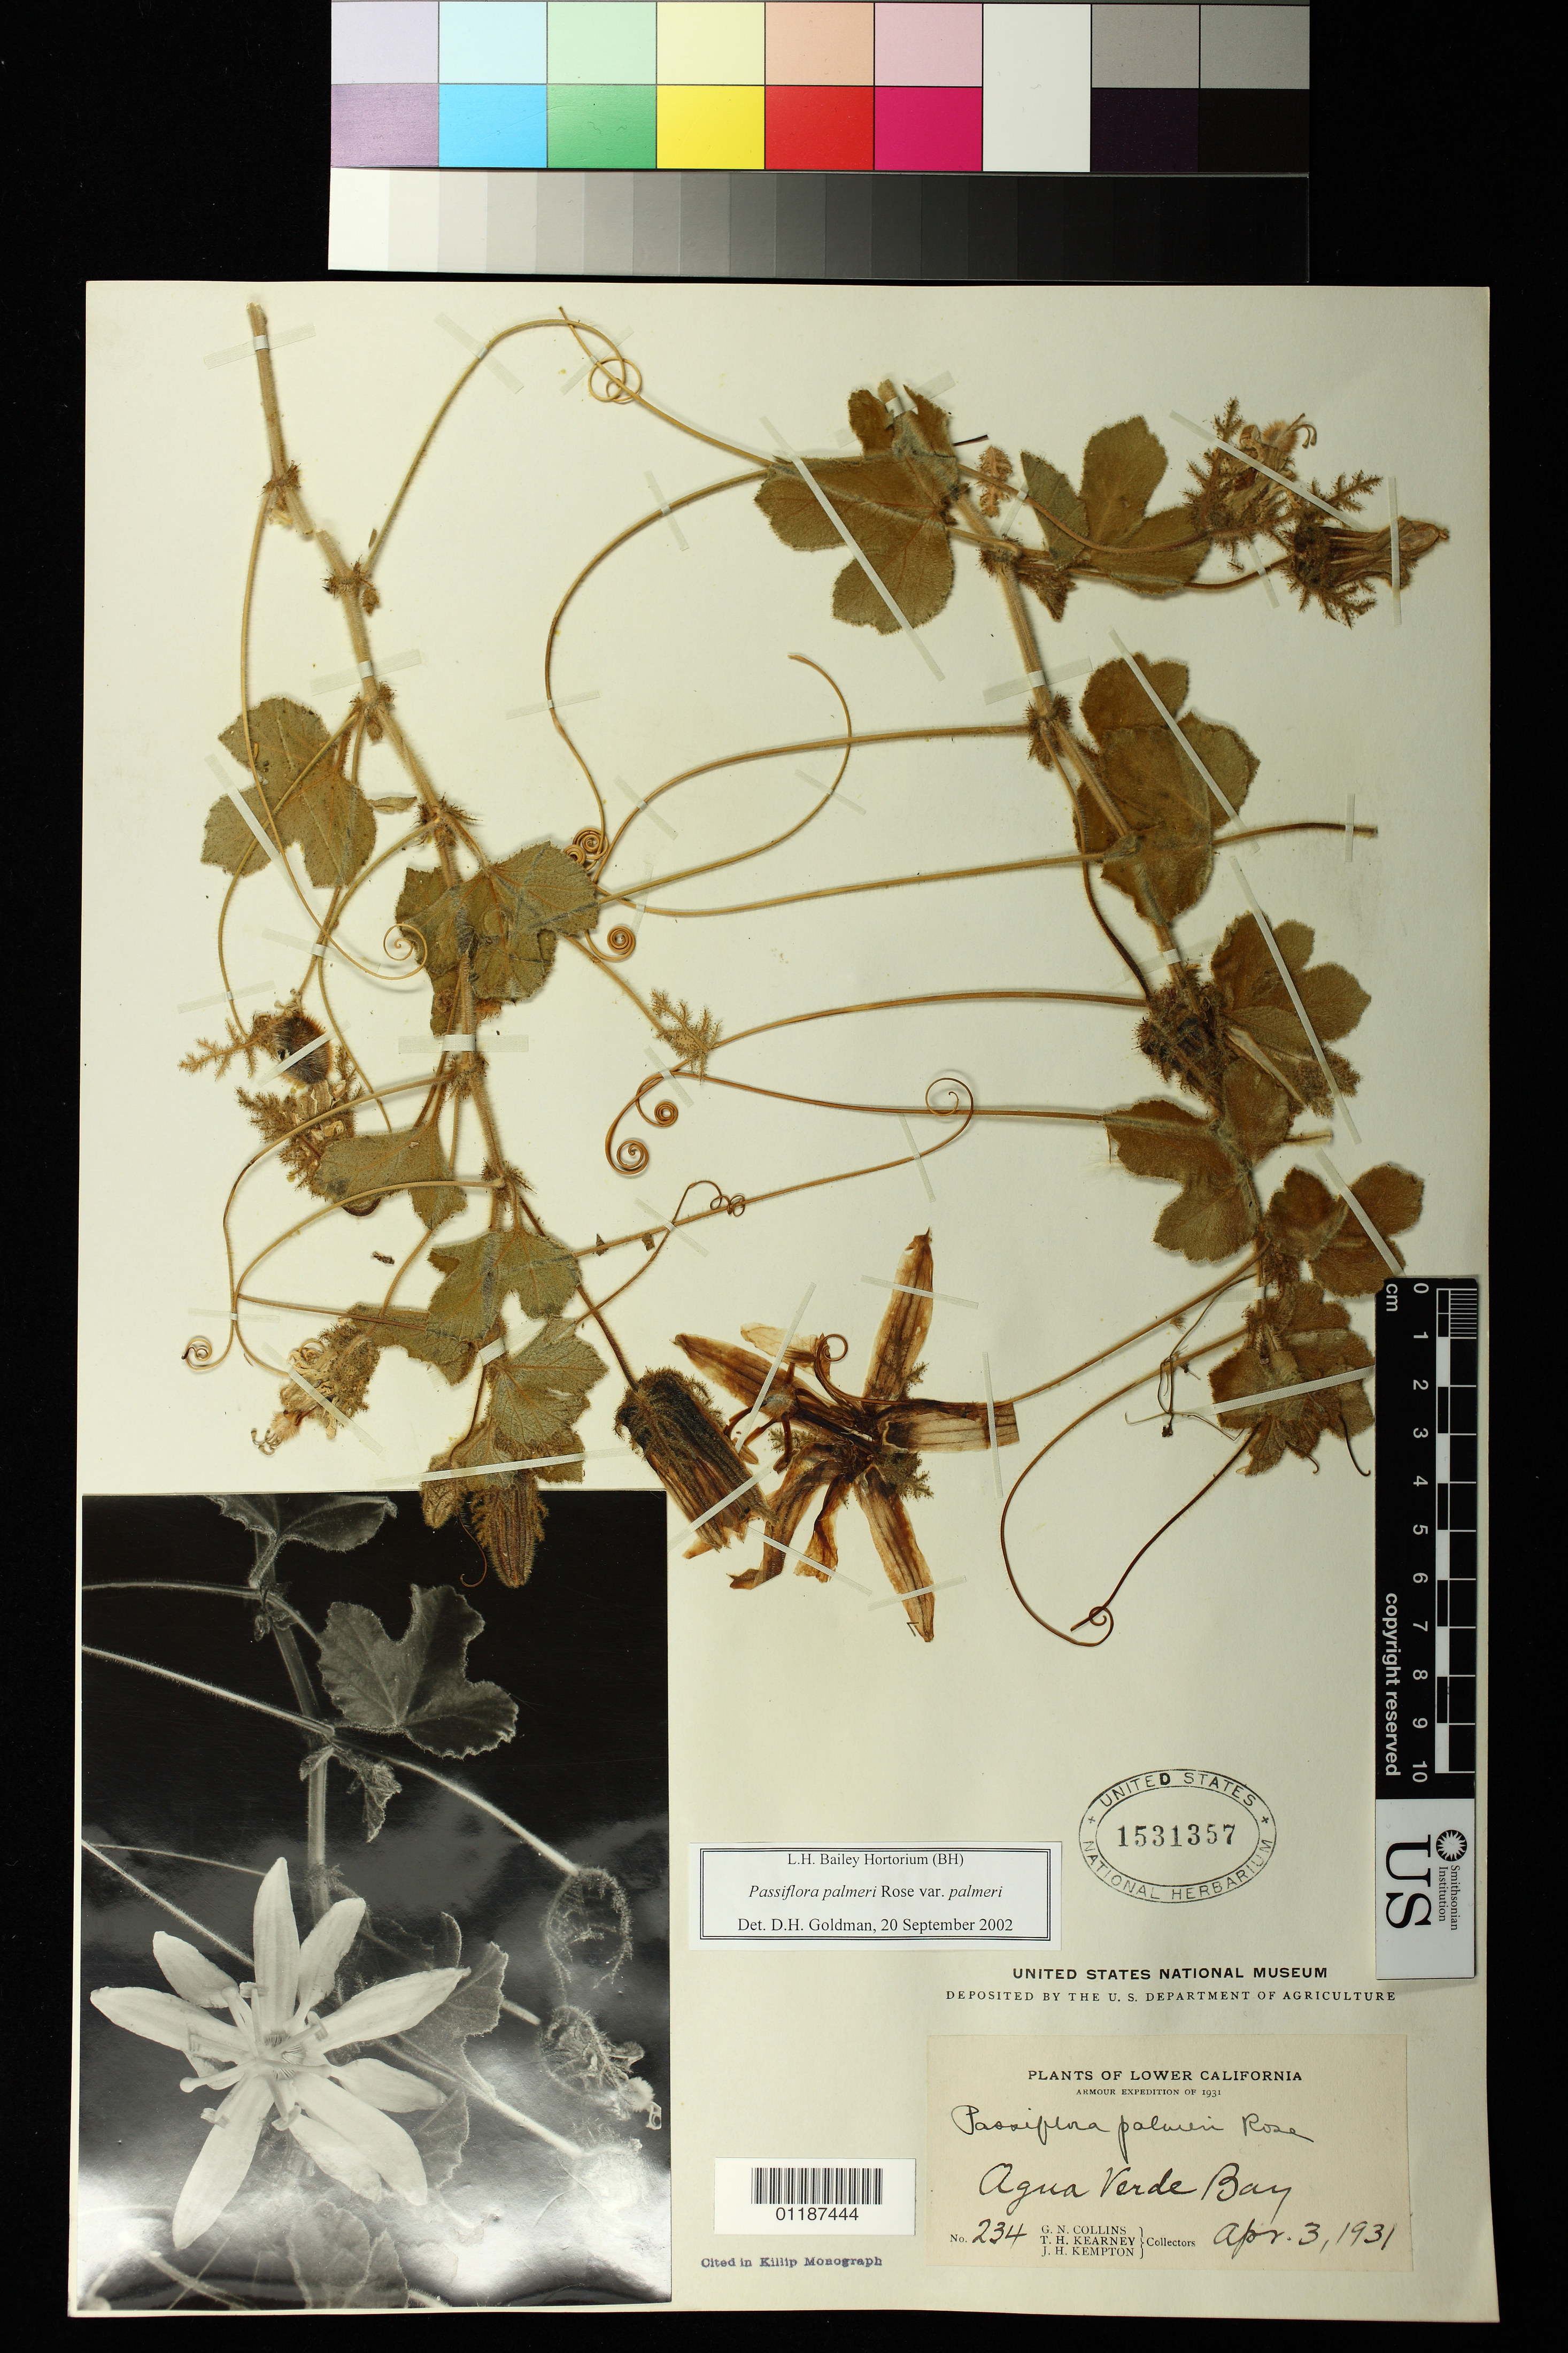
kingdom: Plantae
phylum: Tracheophyta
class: Magnoliopsida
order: Malpighiales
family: Passifloraceae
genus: Passiflora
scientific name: Passiflora palmeri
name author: Rose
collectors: G. N. Collins, T. H. Kearney & J. H. Kempton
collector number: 234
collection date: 1931-04-03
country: Mexico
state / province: Baja California Sur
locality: Agua Verde Bay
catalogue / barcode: US 1531357